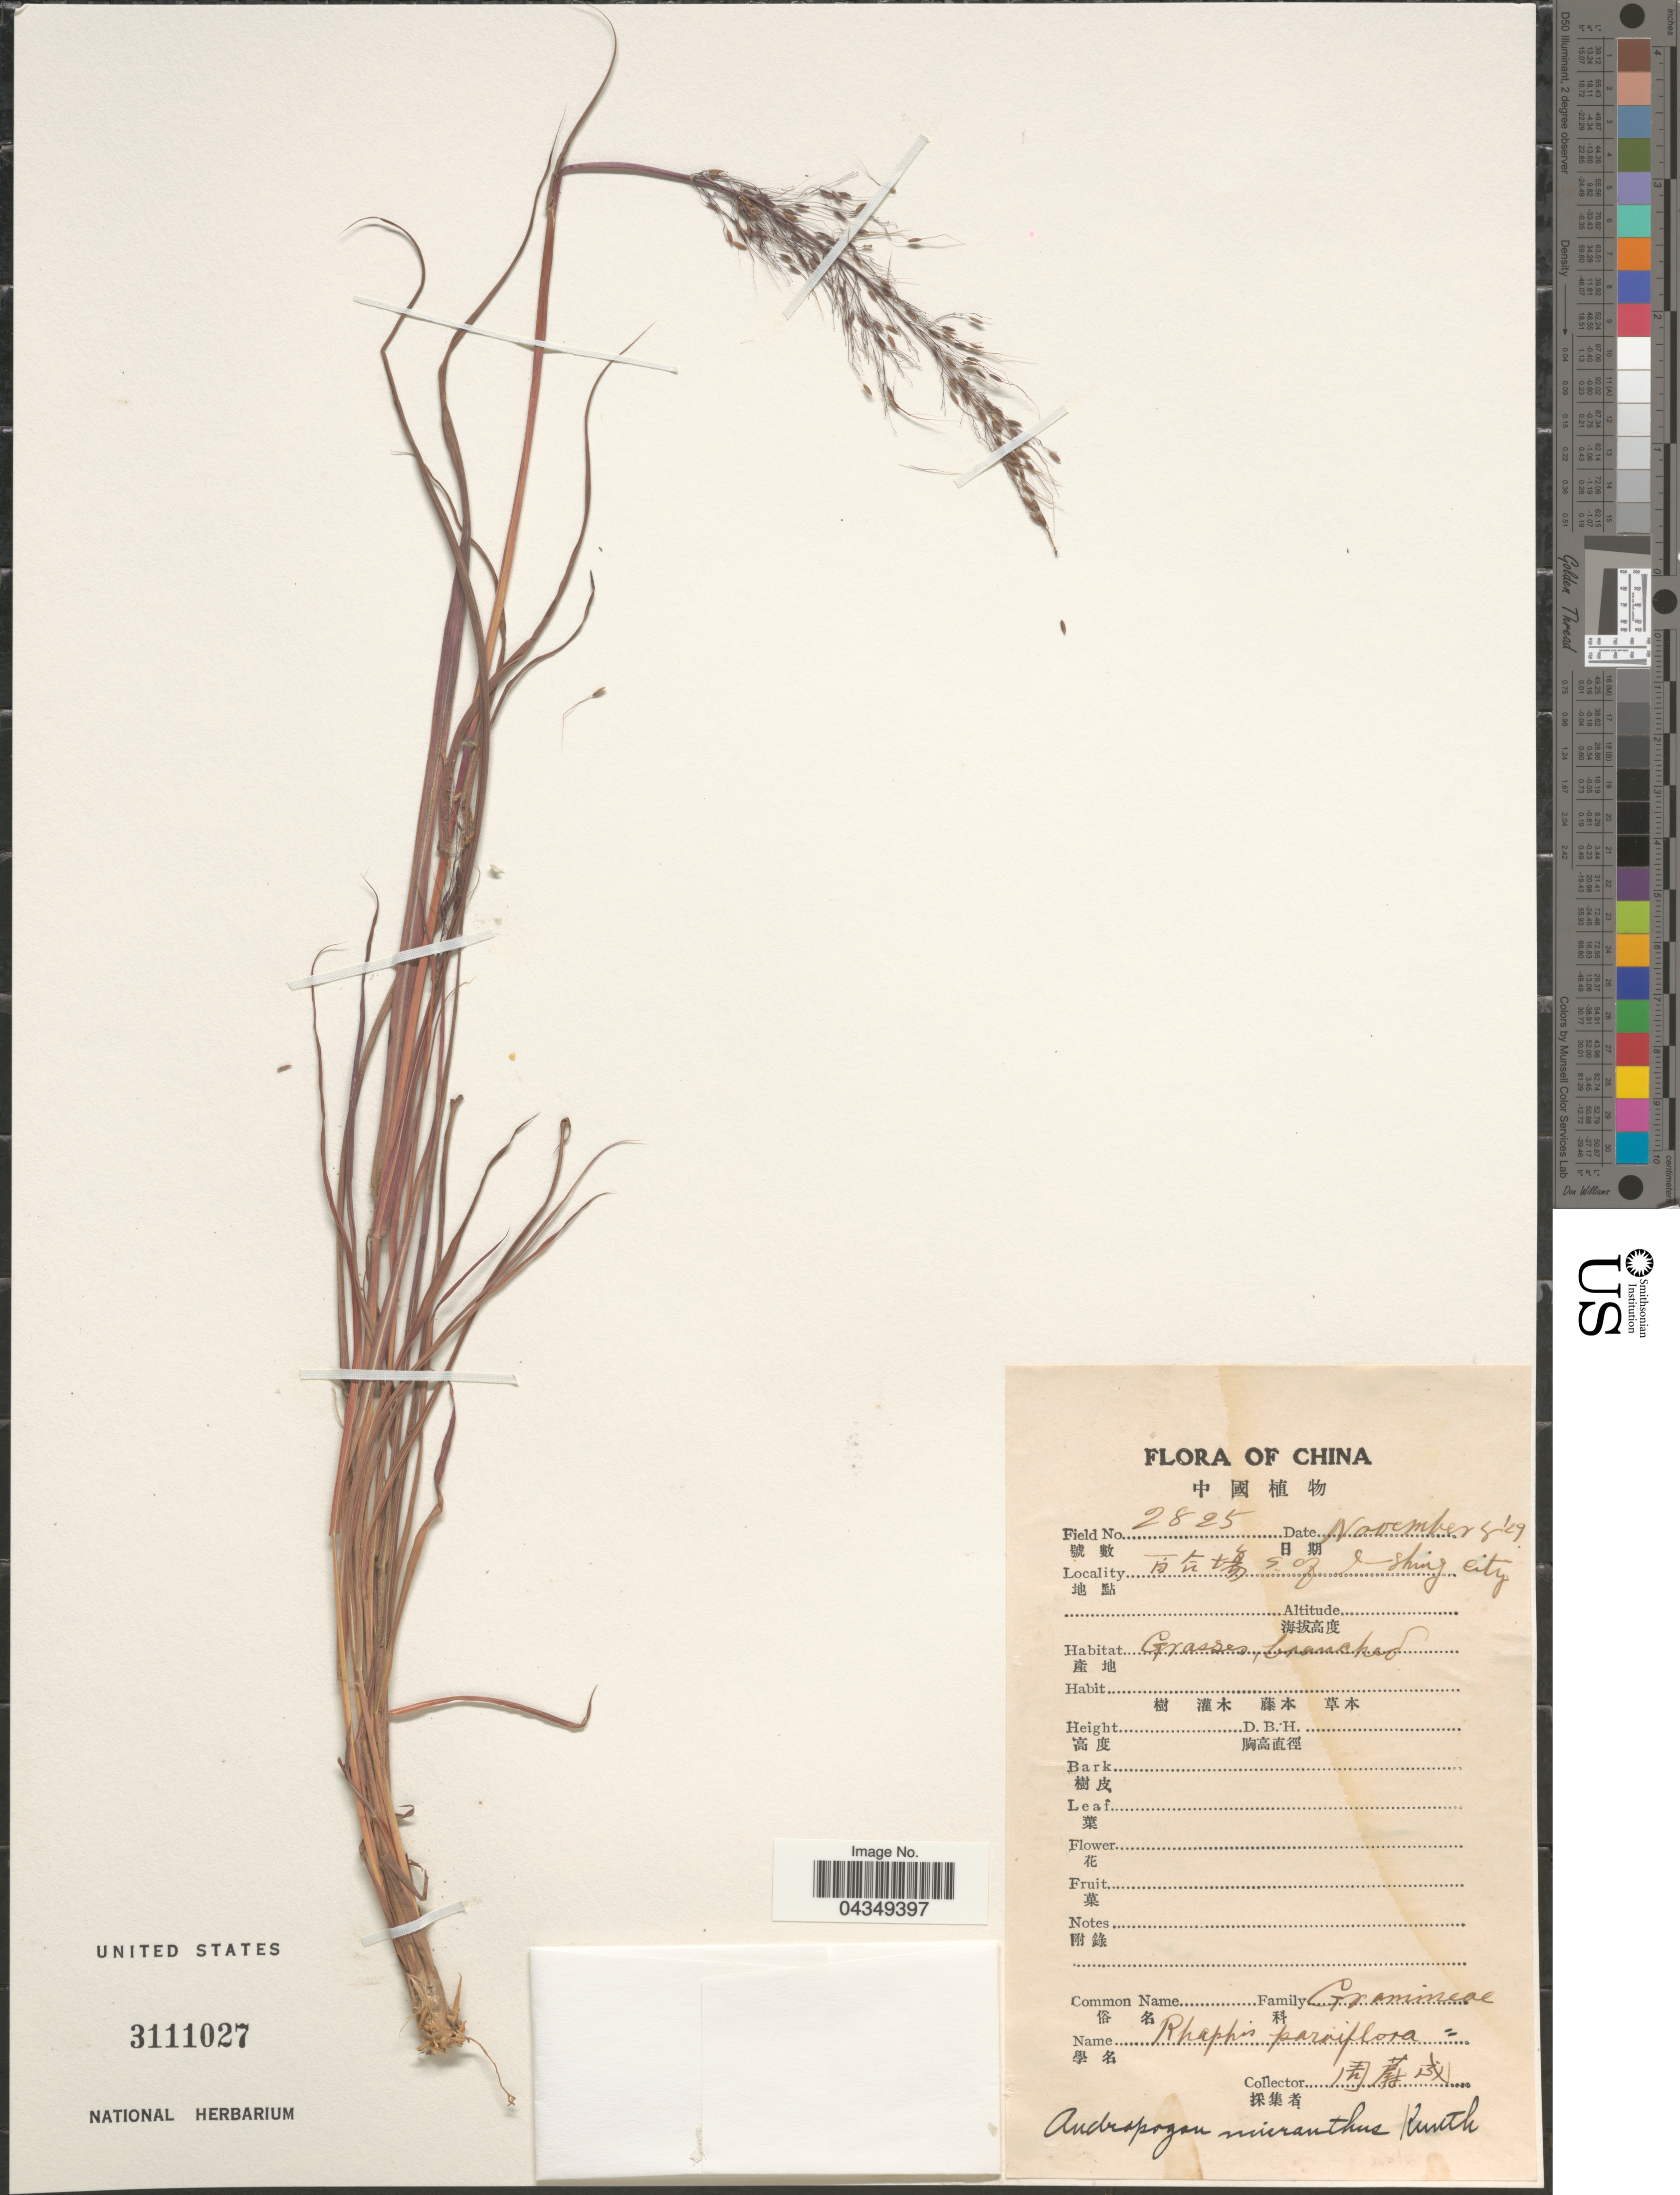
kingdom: Plantae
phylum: Tracheophyta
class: Liliopsida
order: Poales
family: Poaceae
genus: Capillipedium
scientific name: Capillipedium parviflorum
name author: (R. Br.) Stapf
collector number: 2825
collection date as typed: Transcribed d/m/y: 8/11/29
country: China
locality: X. S. of Shing city.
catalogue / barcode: US 3111027